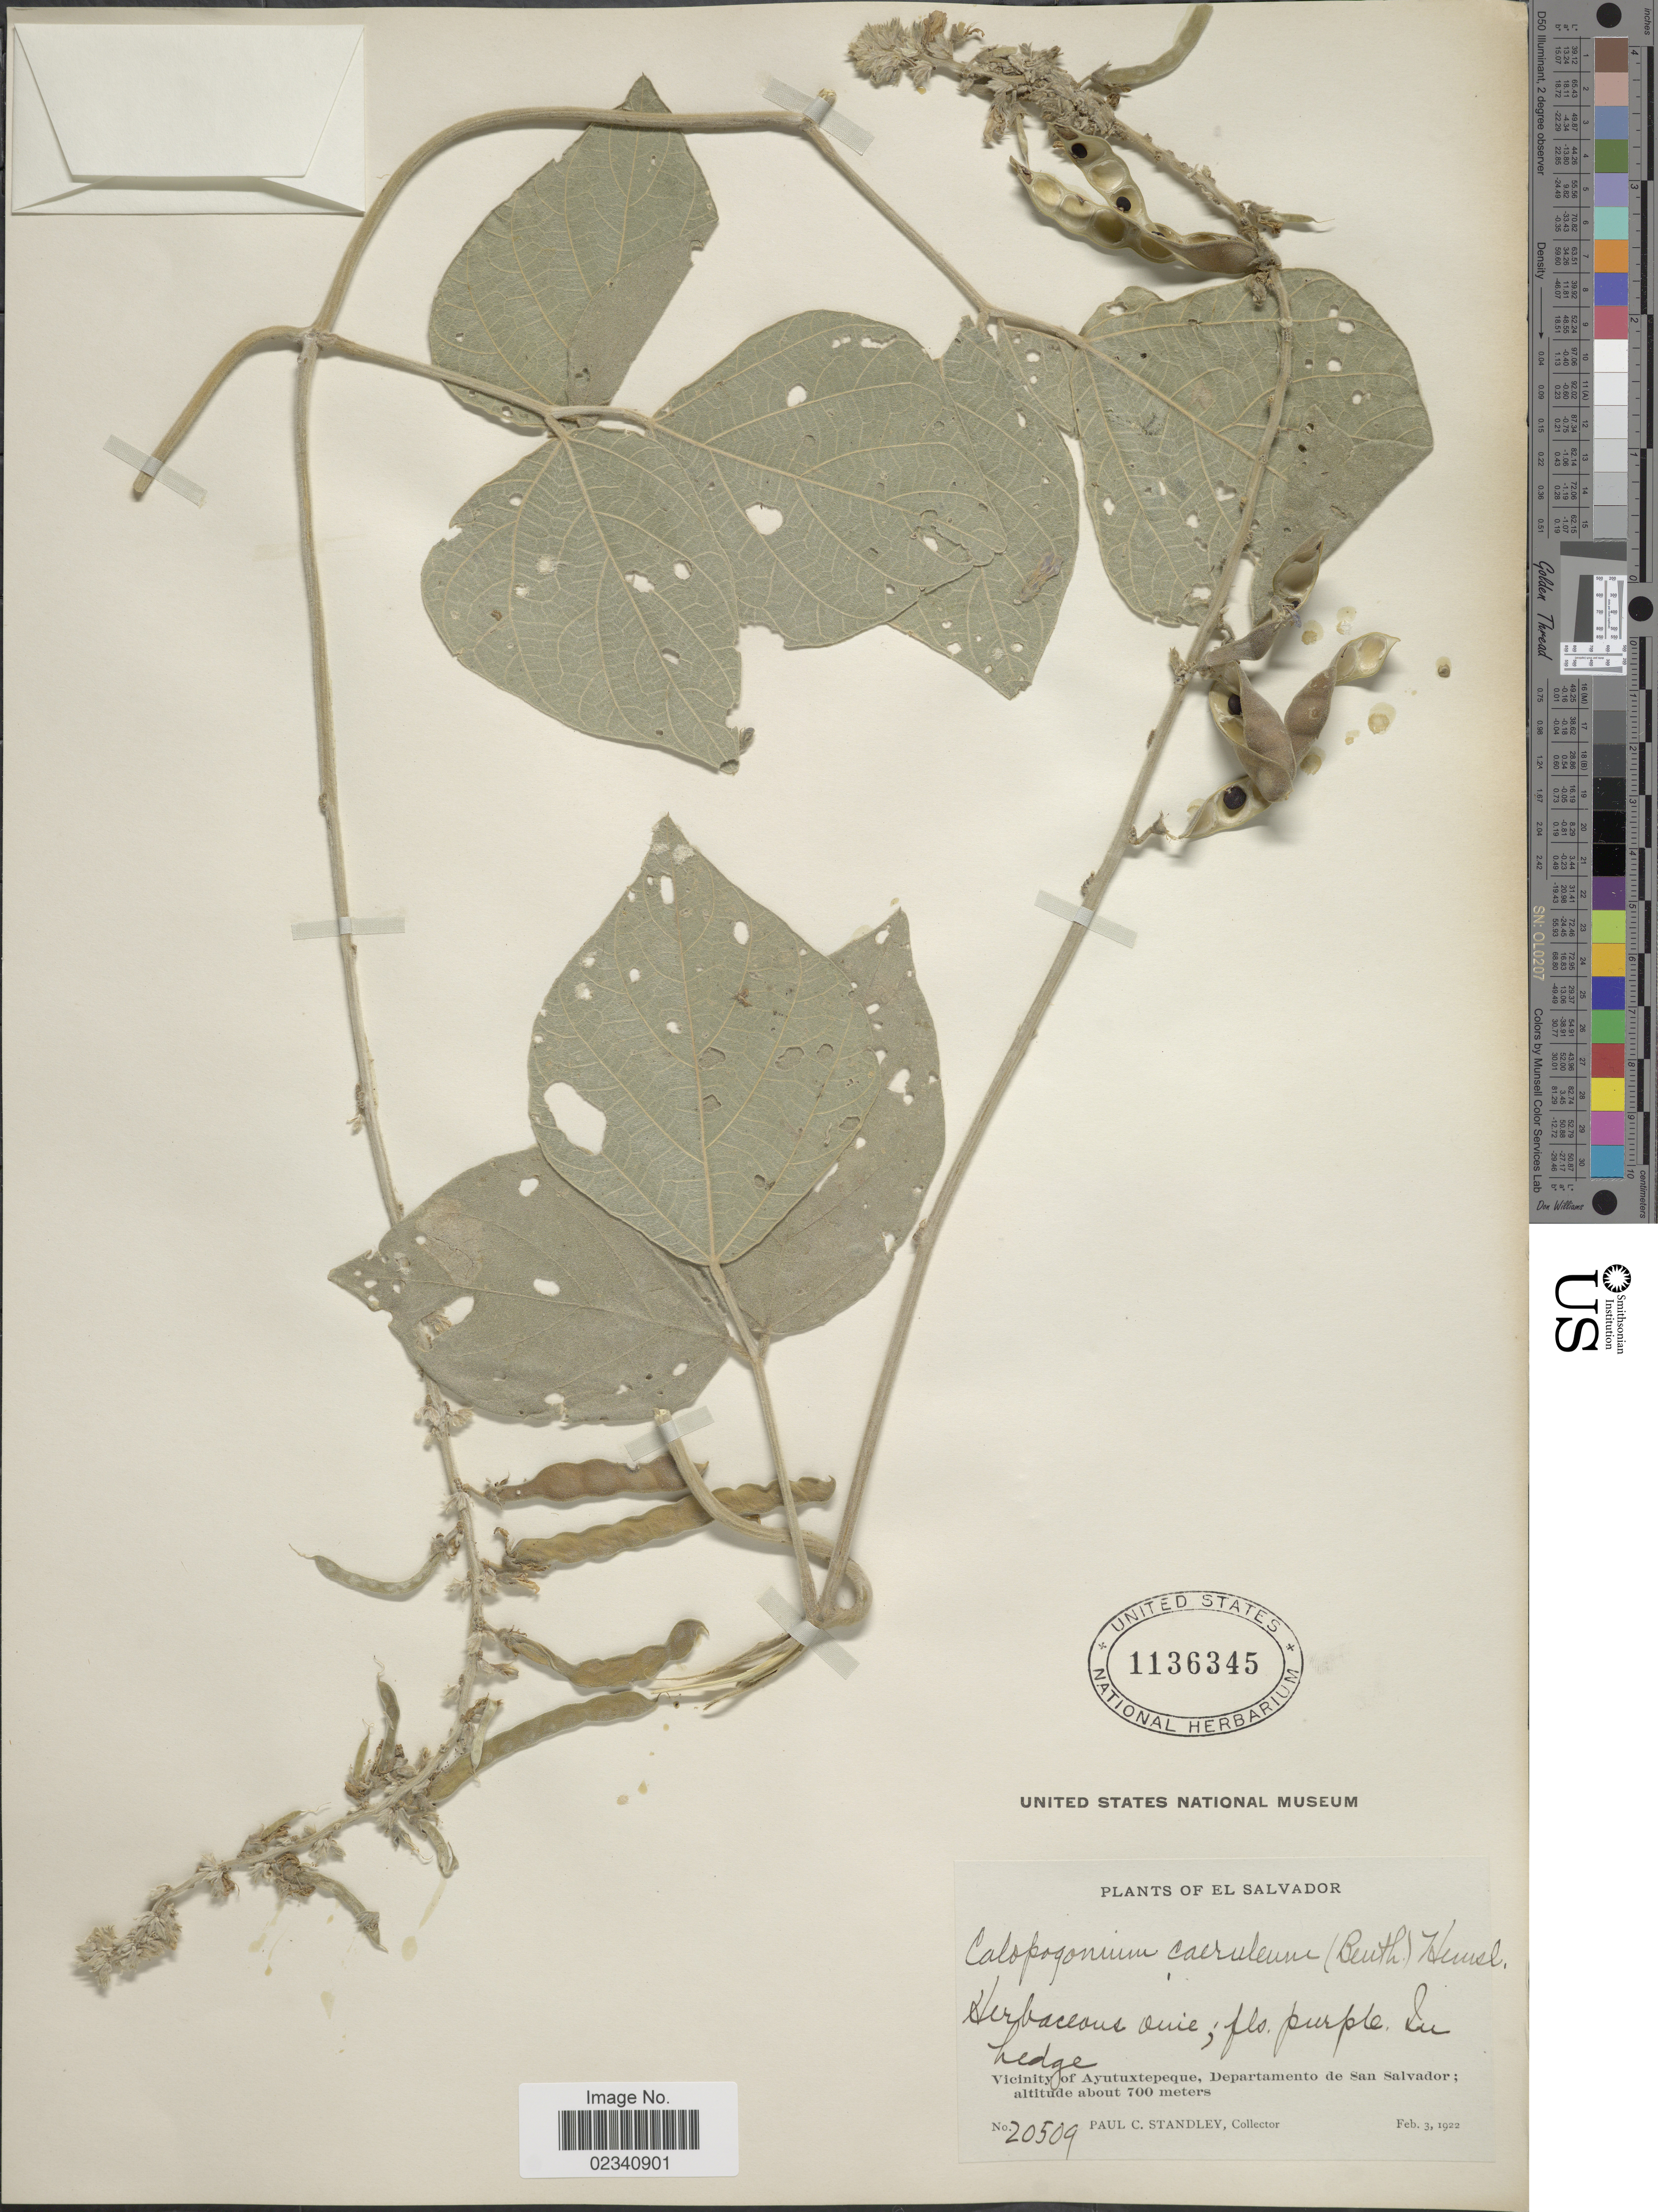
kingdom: Plantae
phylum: Tracheophyta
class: Magnoliopsida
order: Fabales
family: Fabaceae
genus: Calopogonium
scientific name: Calopogonium caeruleum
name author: (Benth.) C. Wright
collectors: P. C. Standley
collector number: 20509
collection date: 1922-02-03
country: El Salvador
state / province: San Salvador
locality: Vicinity of Ayutuxtepeque, Departamento de San Salvador.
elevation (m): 700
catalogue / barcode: US 1136345